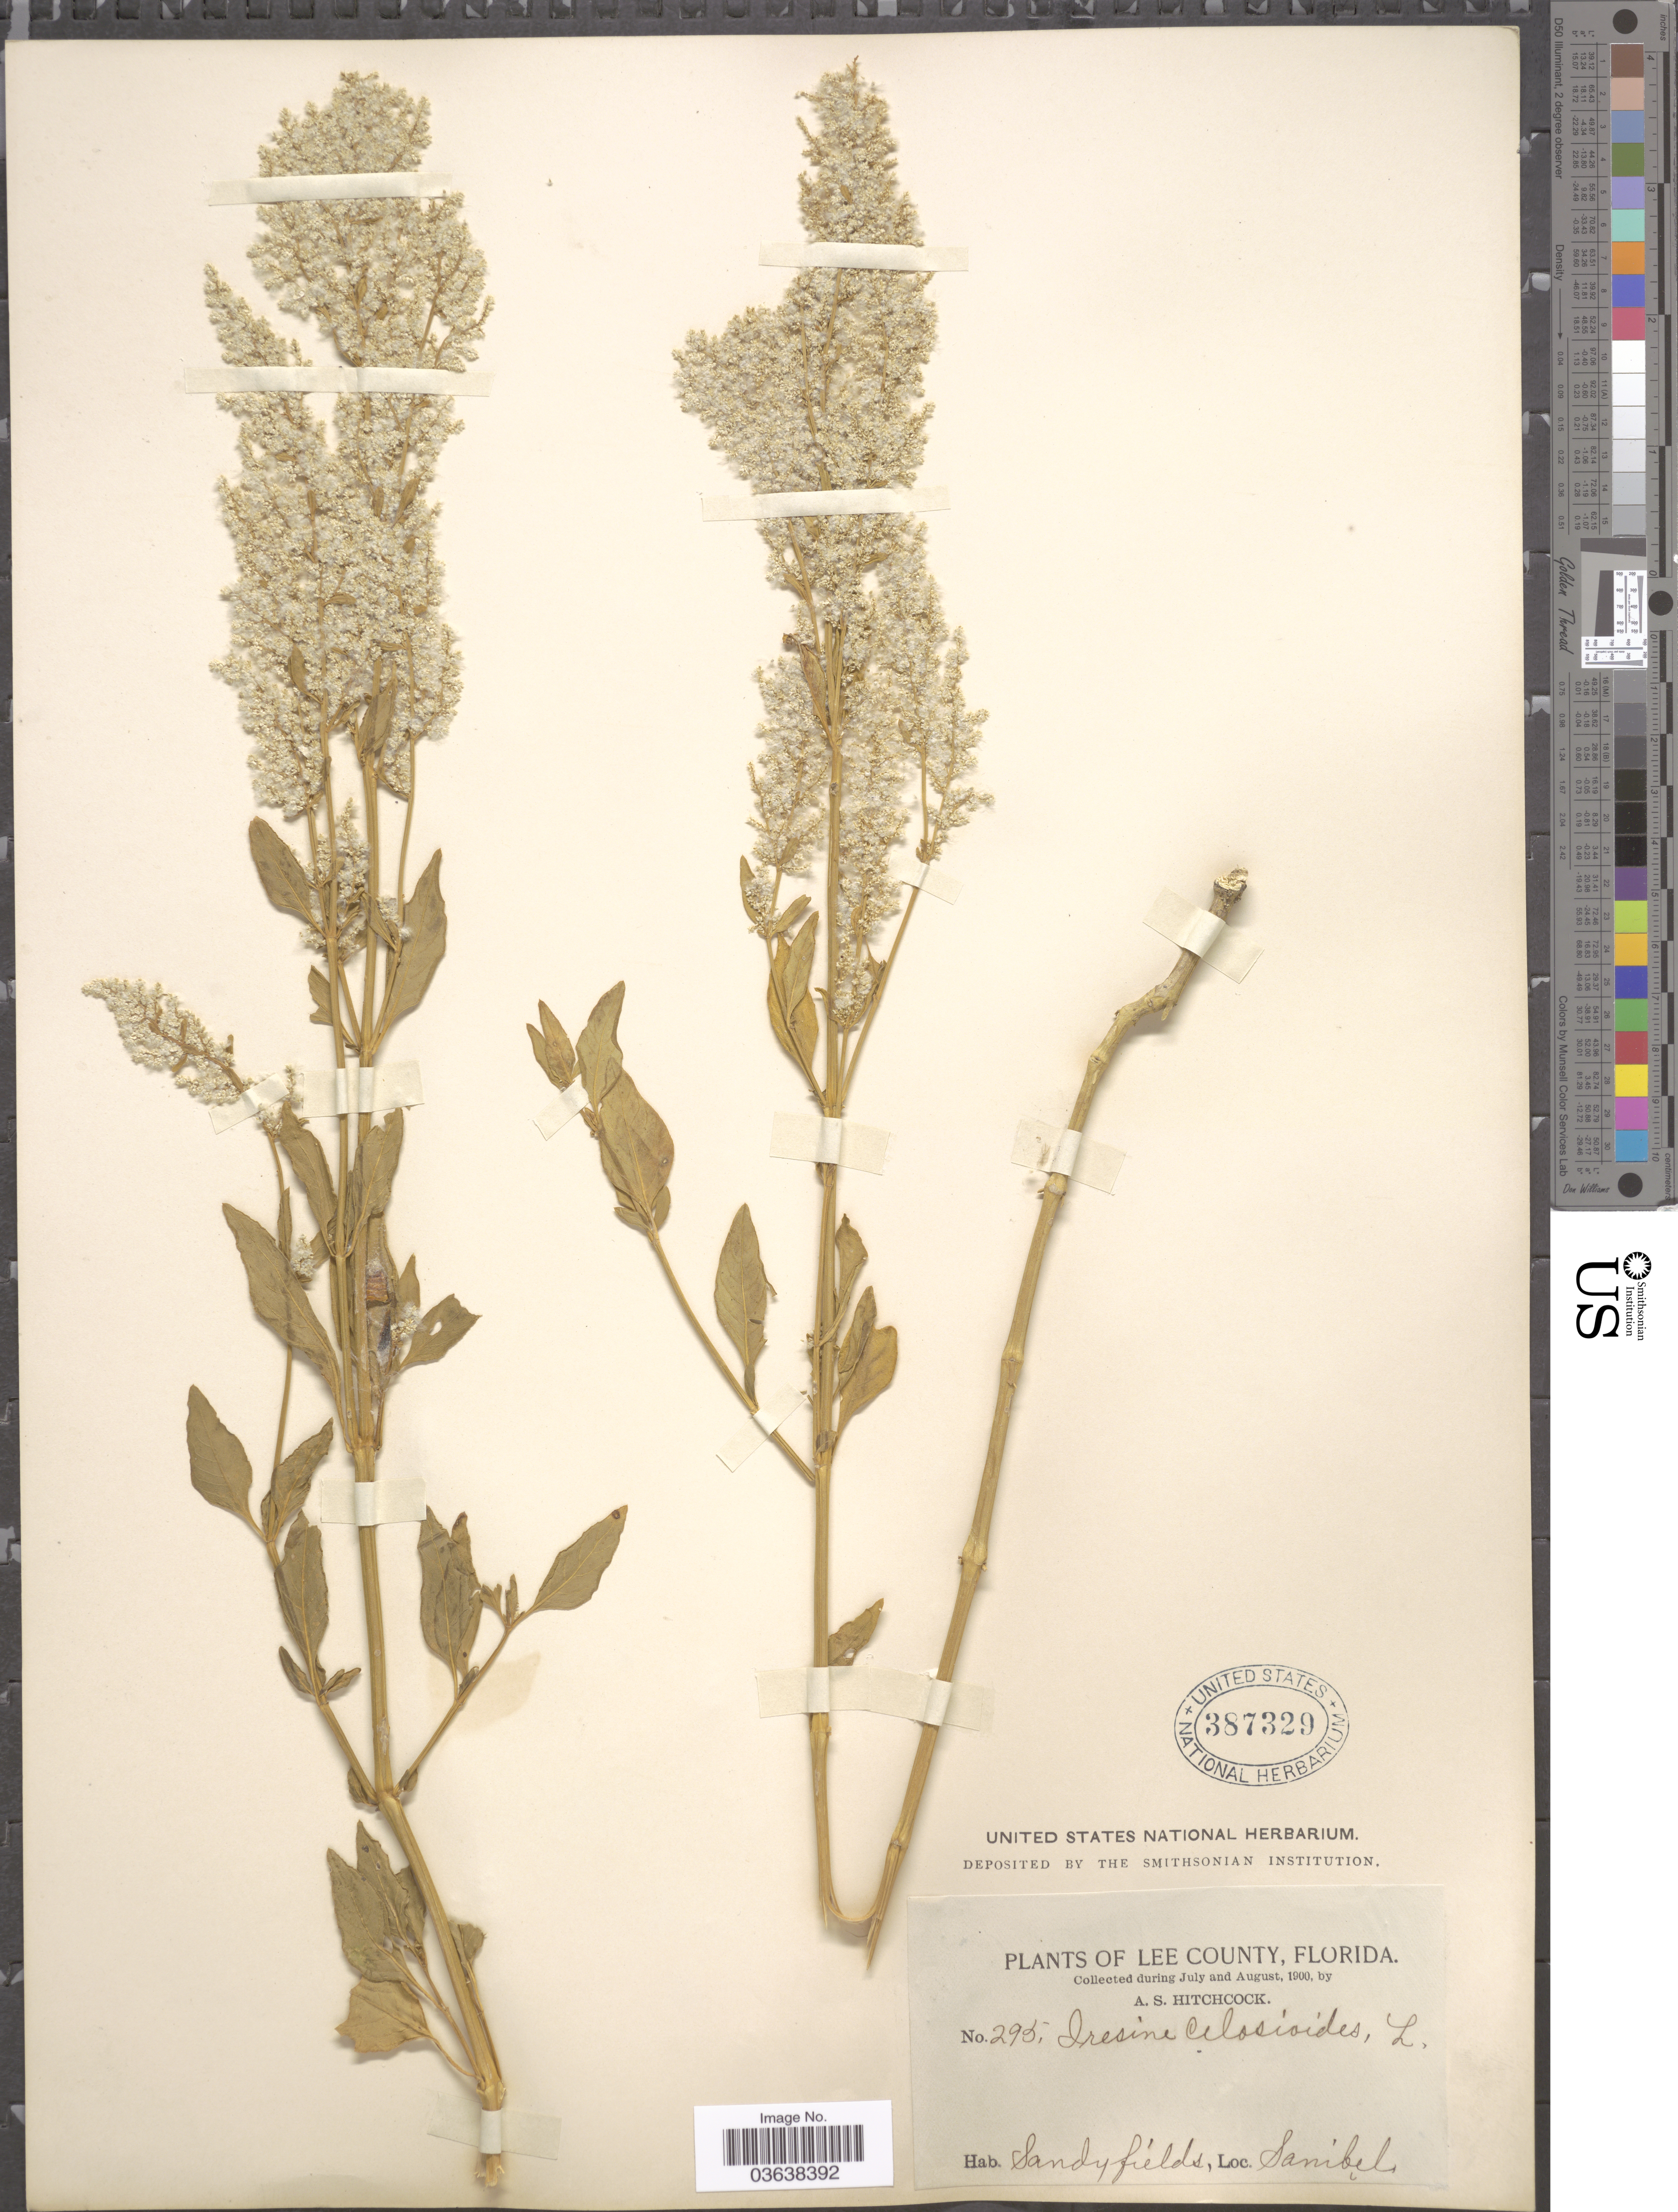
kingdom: Plantae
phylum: Tracheophyta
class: Magnoliopsida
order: Caryophyllales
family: Amaranthaceae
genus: Iresine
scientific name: Iresine celosia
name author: L.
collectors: A. S. Hitchcock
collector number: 295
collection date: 1900-07/1900-08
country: United States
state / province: Florida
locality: Lee County. Sanibel.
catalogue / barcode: US 387329